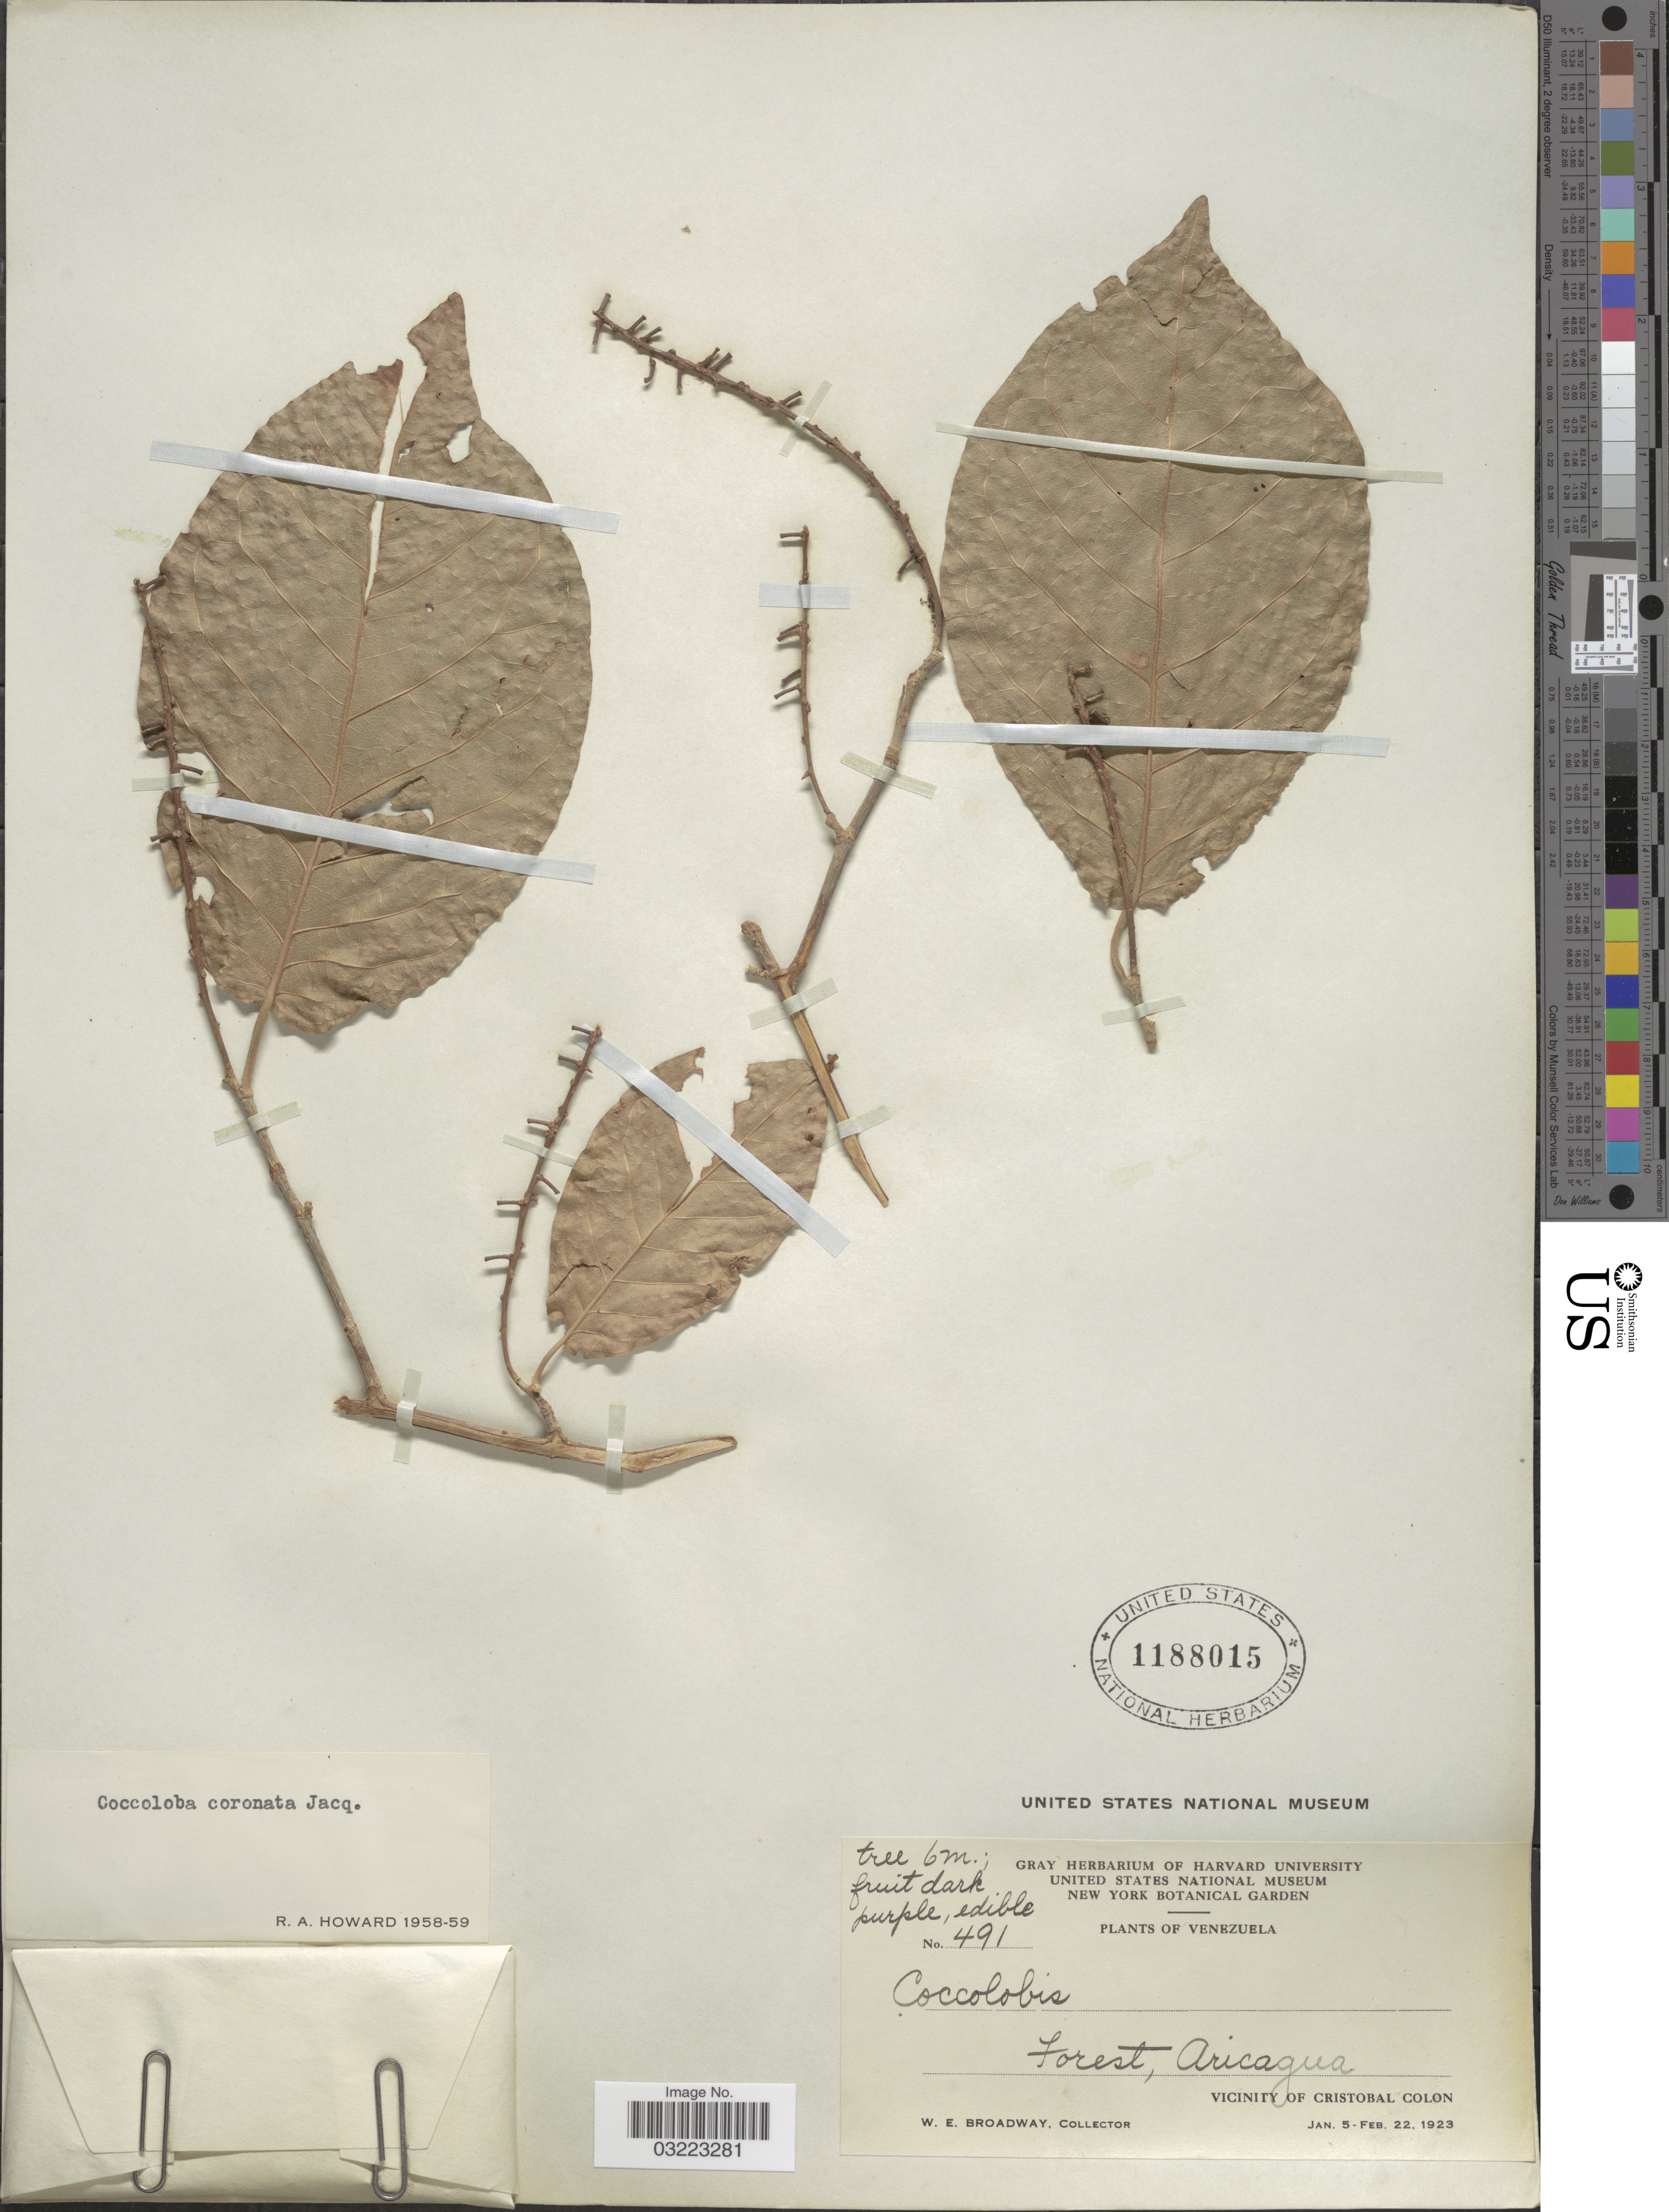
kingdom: Plantae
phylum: Tracheophyta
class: Magnoliopsida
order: Caryophyllales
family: Polygonaceae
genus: Coccoloba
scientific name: Coccoloba coronata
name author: Jacq.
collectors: W. E. Broadway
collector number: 491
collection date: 1923-01-05/1923-02-22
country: Venezuela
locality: Aricagua. Vicinity of Cristobal Colon.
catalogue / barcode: US 1188015